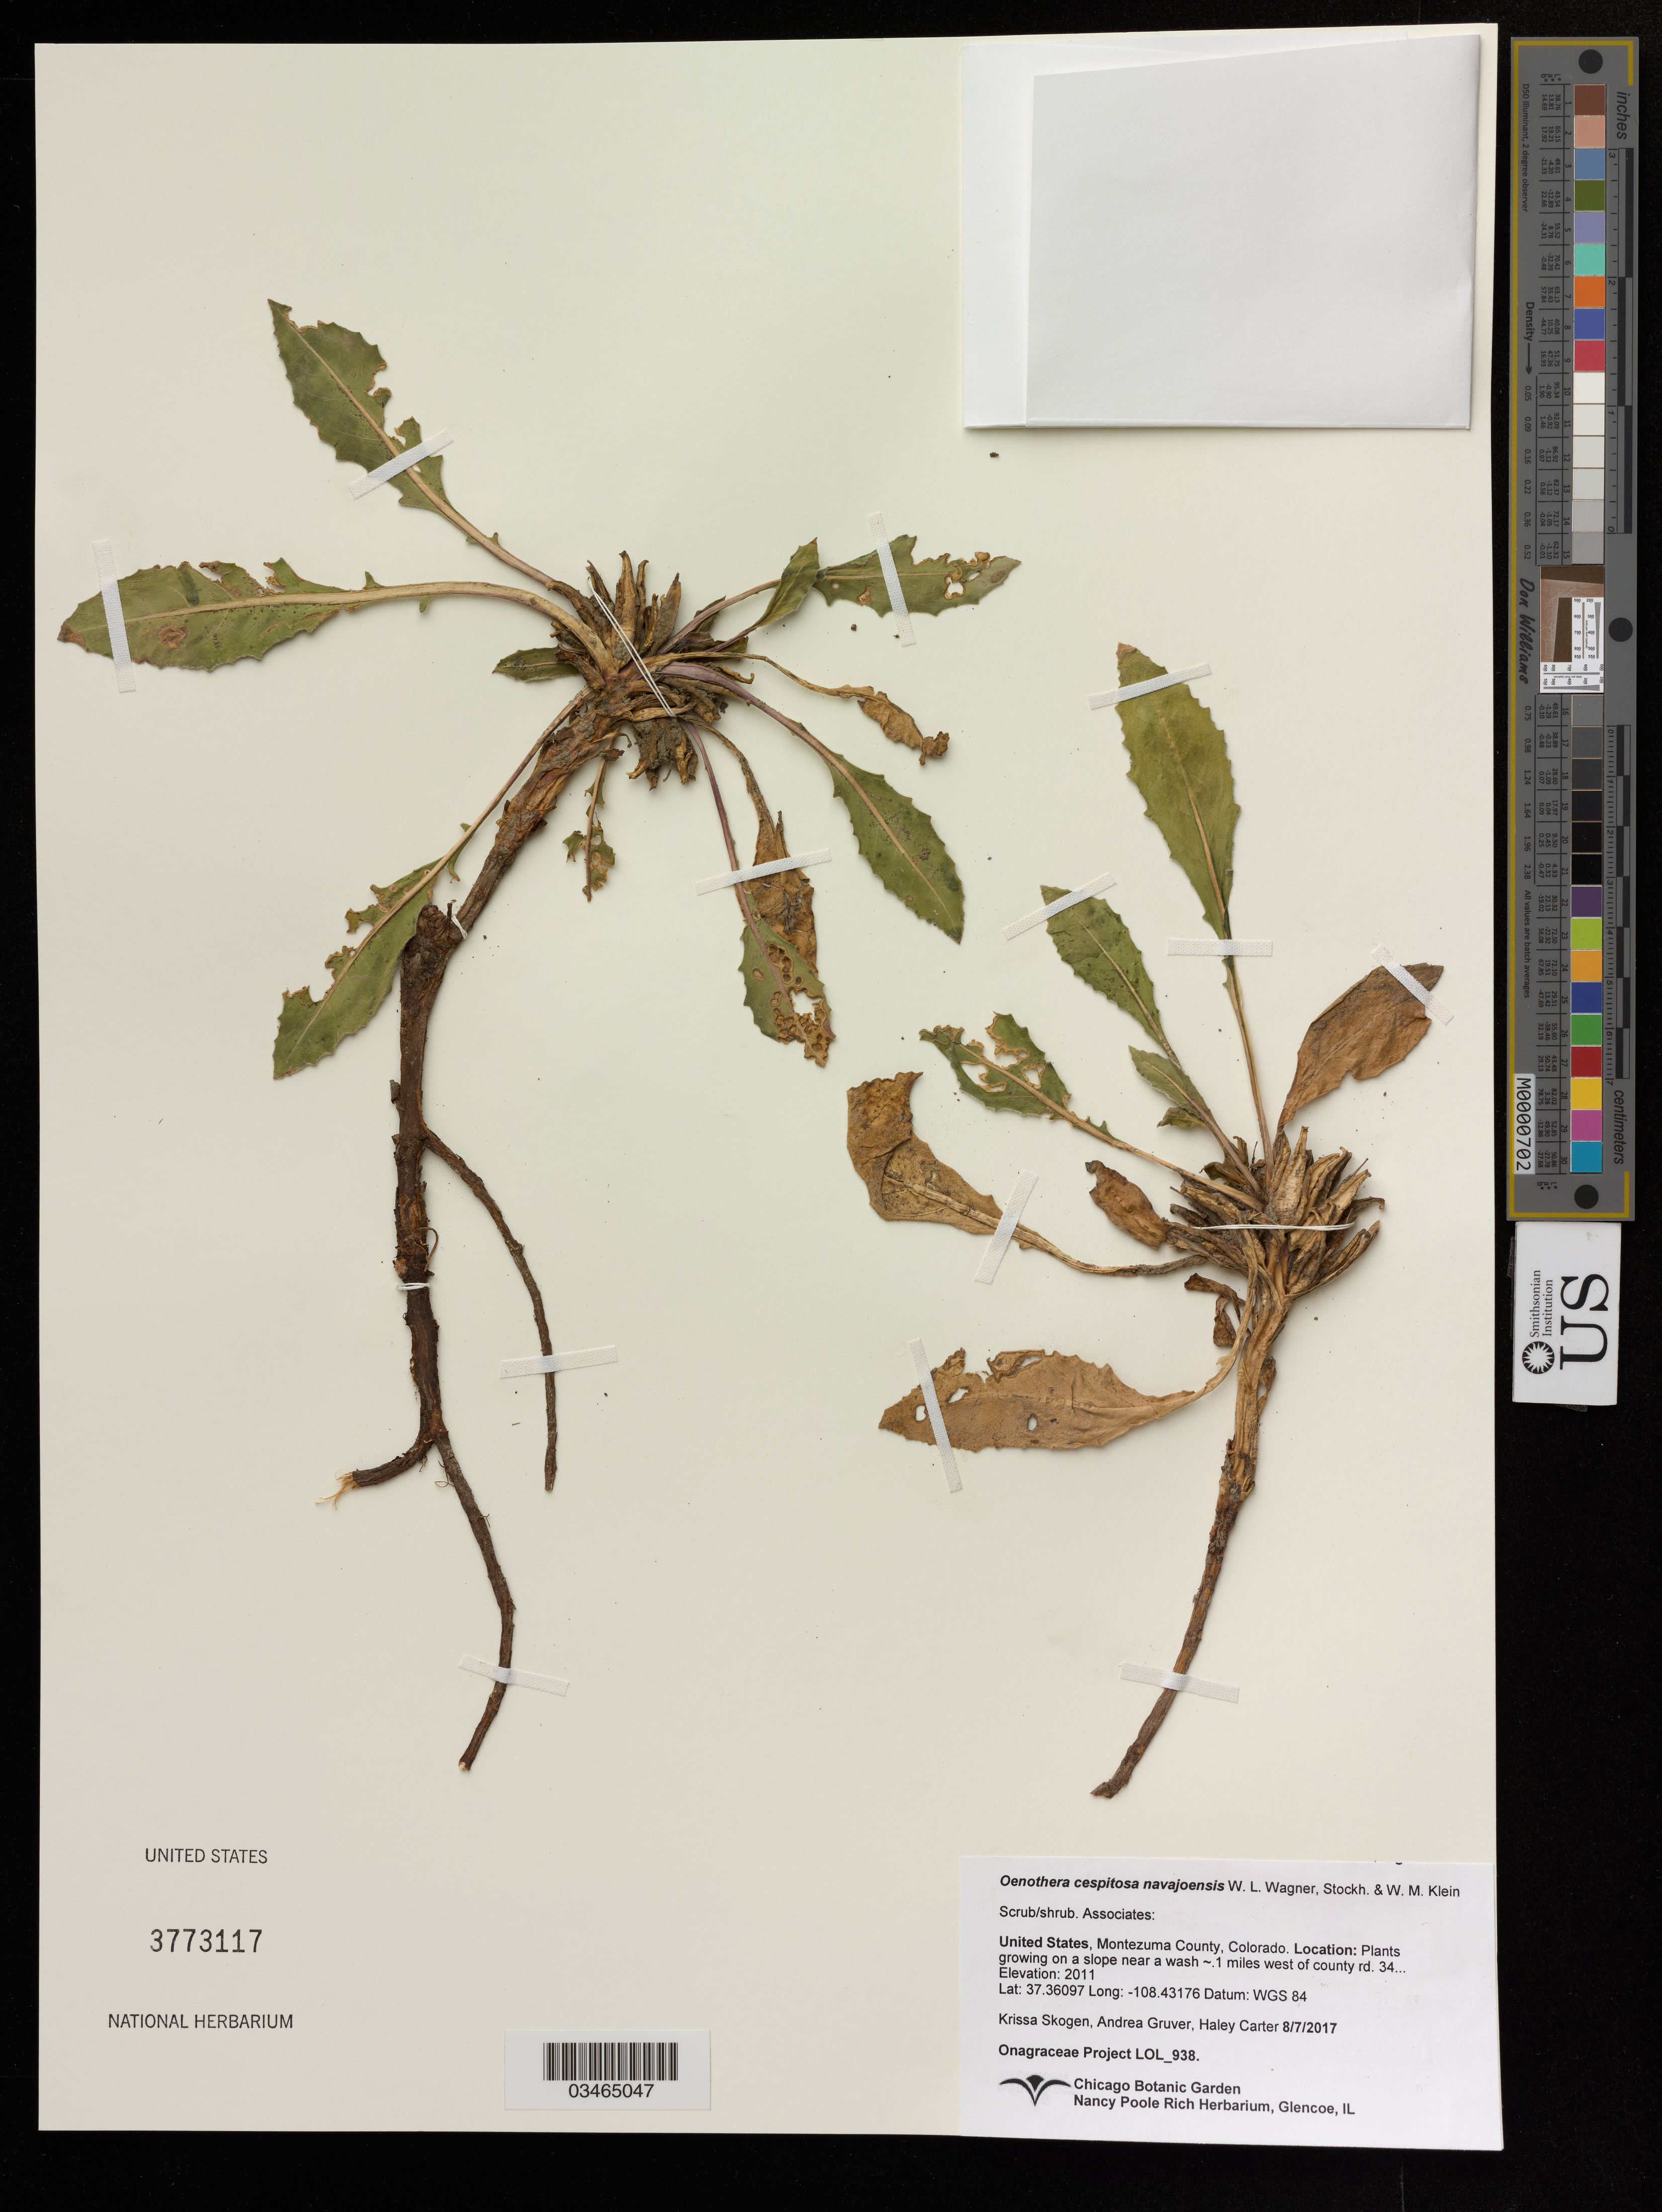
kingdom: Plantae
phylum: Tracheophyta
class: Magnoliopsida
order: Myrtales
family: Onagraceae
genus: Oenothera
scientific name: Oenothera cespitosa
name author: Nutt.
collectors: K. Skogen & A. Gruver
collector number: Onagraceae Project LOL_938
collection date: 2017-08-07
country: United States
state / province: Colorado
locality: Montezuma County. On a slope near a wash ~.1 miles west of county rd. 34.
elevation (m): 2011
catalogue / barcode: US 3773117